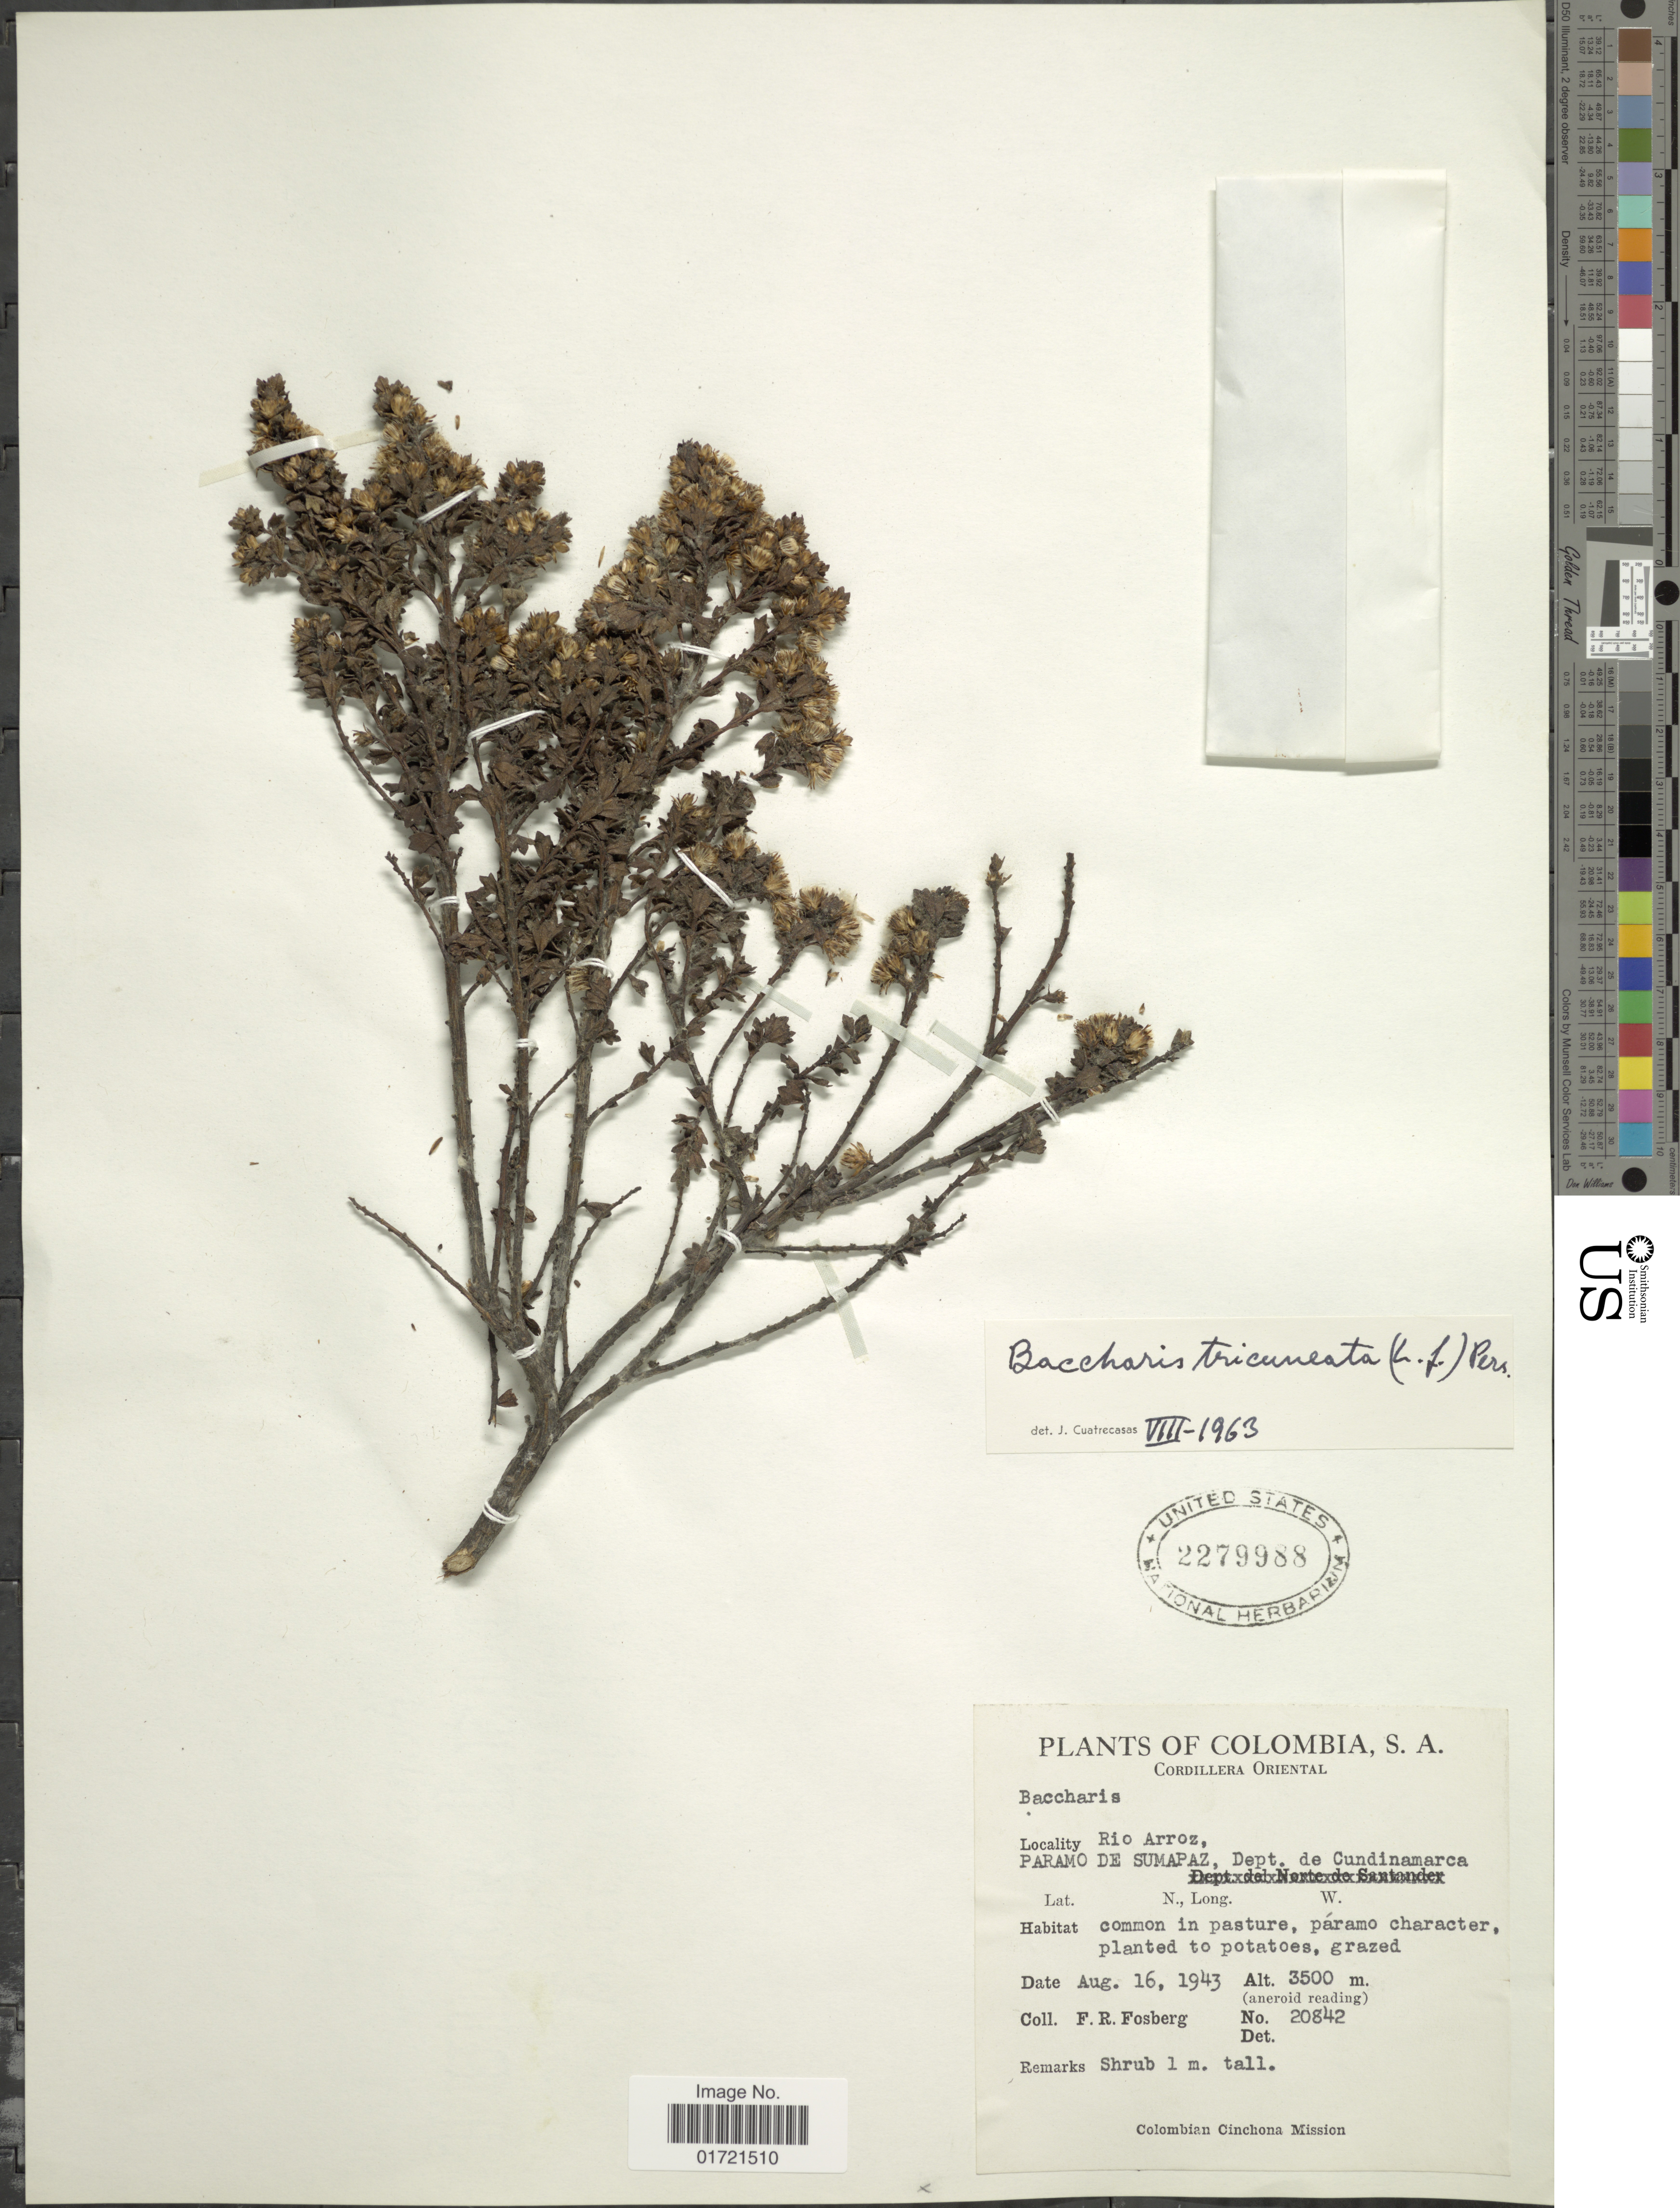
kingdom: Plantae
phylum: Tracheophyta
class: Magnoliopsida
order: Asterales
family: Asteraceae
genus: Baccharis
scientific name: Baccharis tricuneata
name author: (L. f.) Pers.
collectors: F. R. Fosberg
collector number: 20842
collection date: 1943-08-16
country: Colombia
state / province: Cundinamarca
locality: Coridllera Oriental, Rio Arroz, Paramo de Sumapaz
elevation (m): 3500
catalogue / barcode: US 2279988